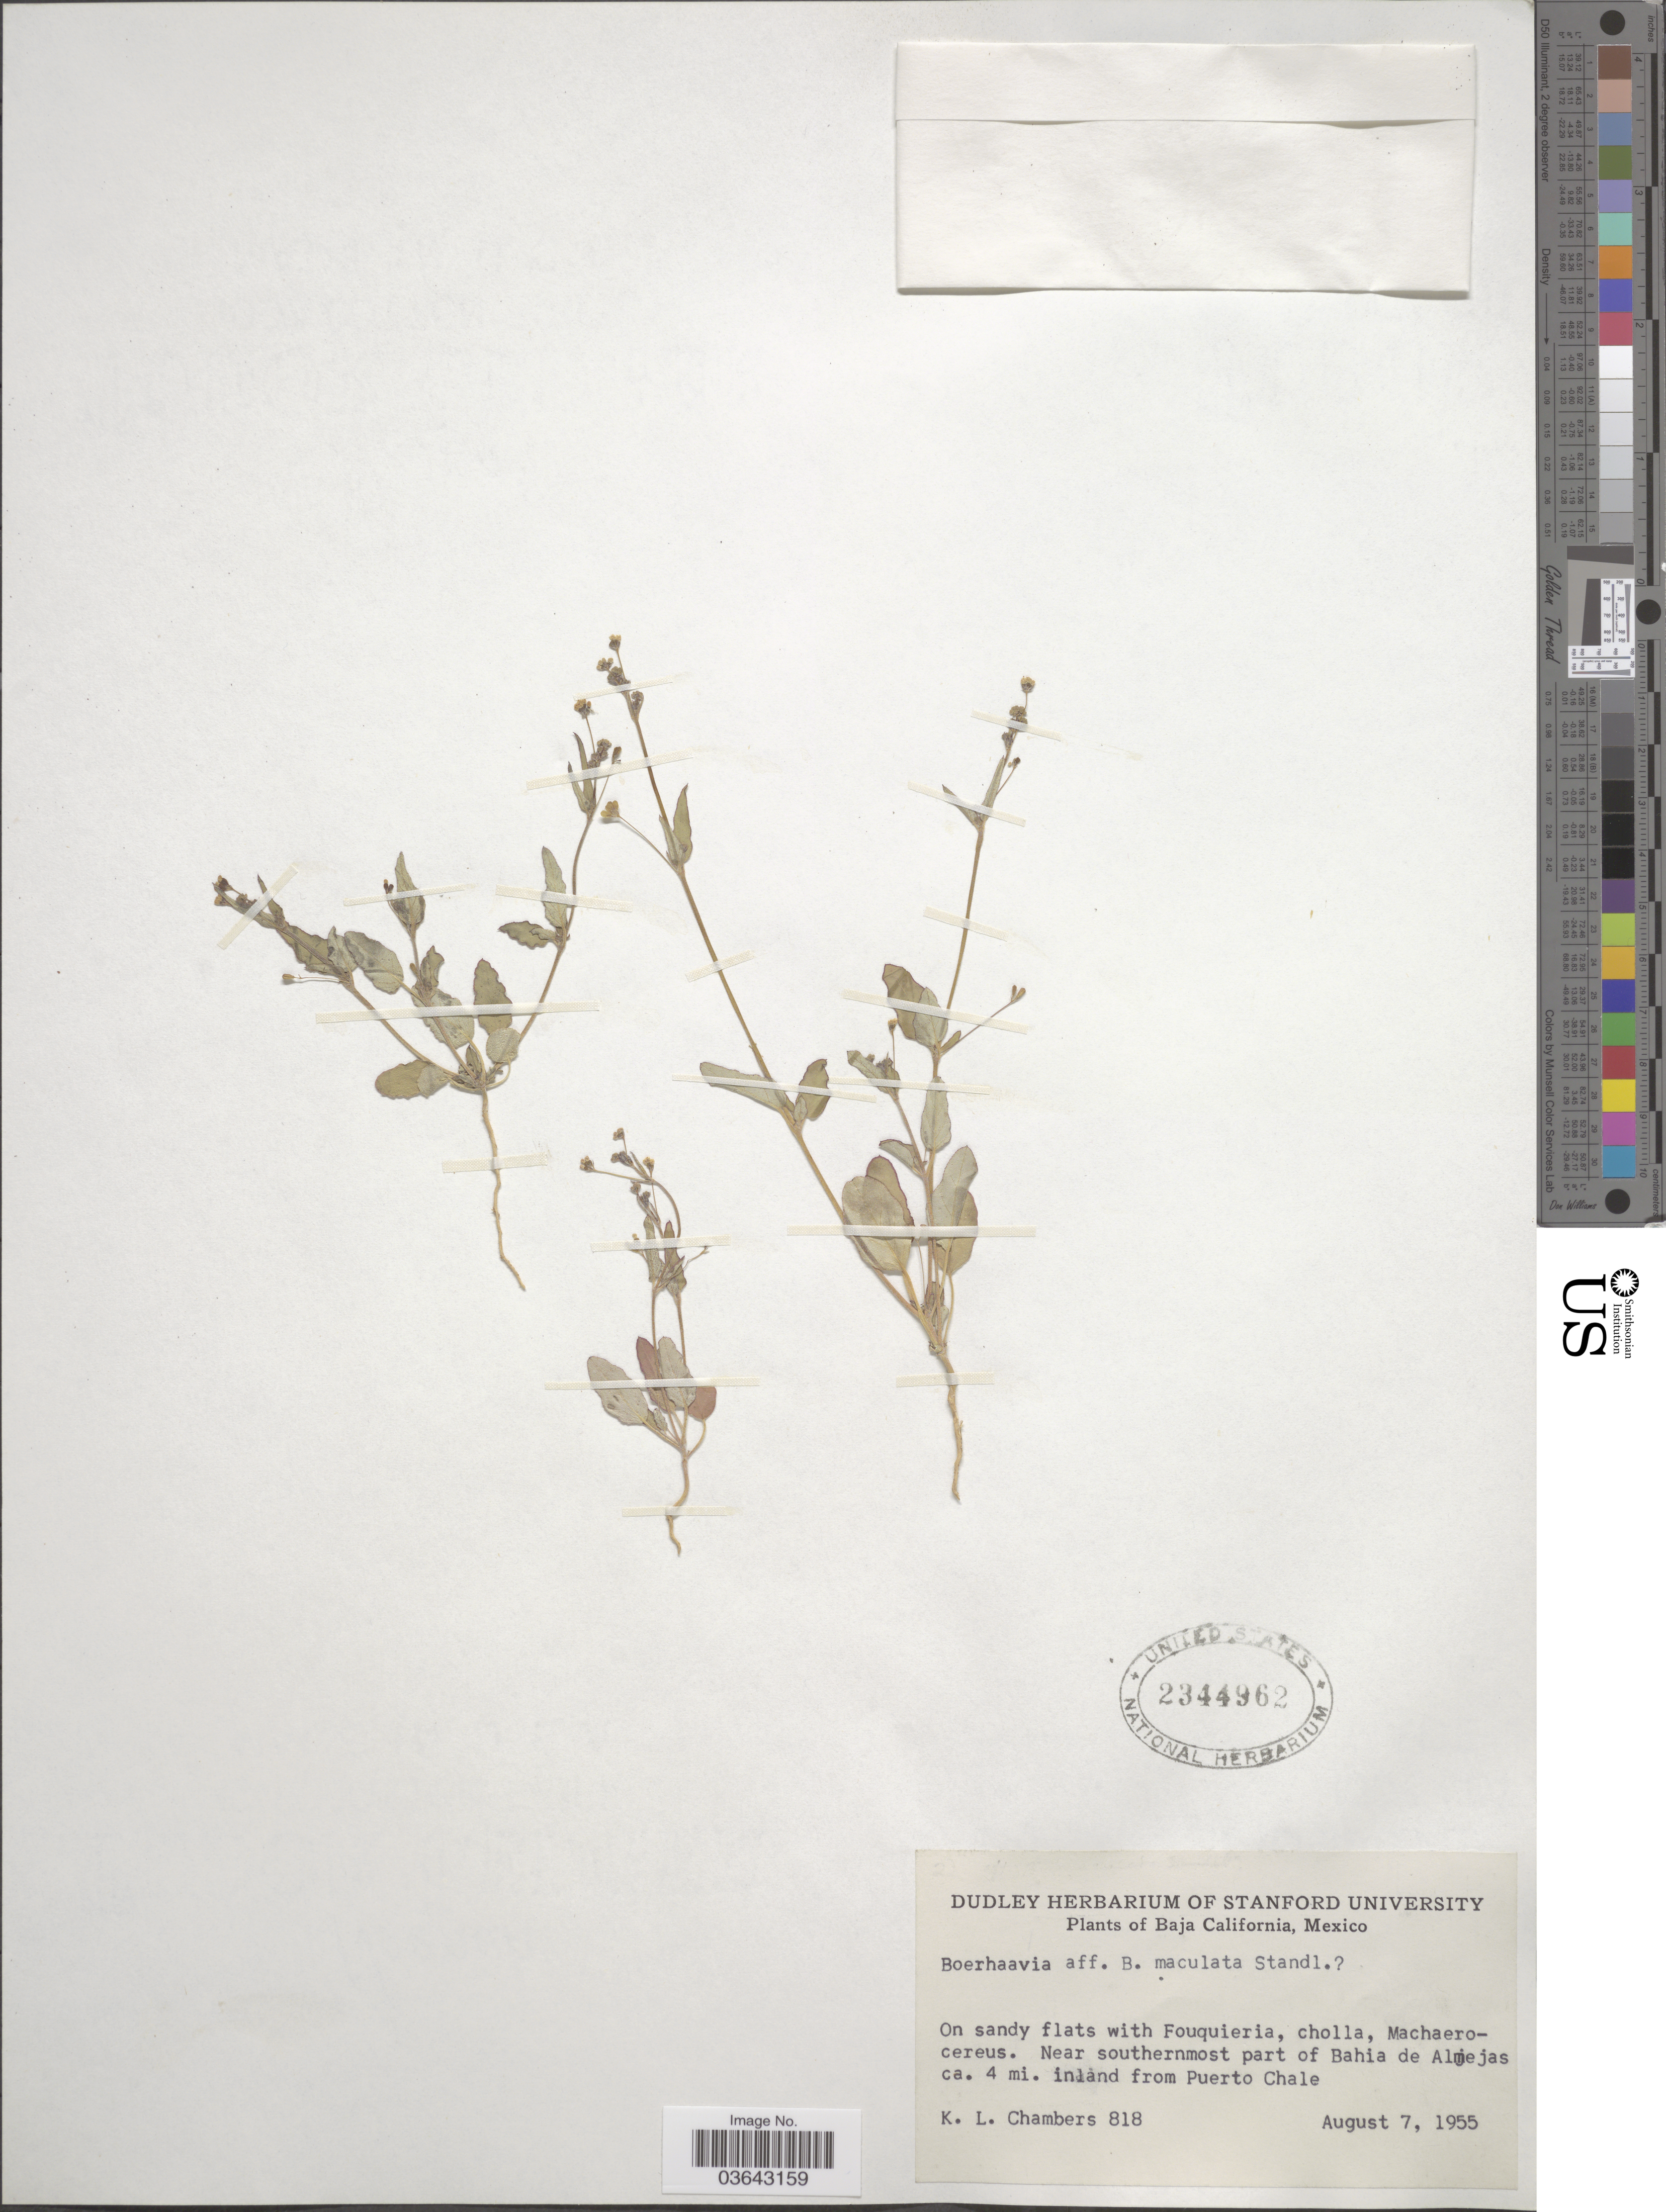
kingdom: Plantae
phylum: Tracheophyta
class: Magnoliopsida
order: Caryophyllales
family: Nyctaginaceae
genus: Boerhavia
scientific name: Boerhavia maculata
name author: Standl.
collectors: K. Chambers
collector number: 818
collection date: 1955-08-07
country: Mexico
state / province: Baja California Norte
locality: Near southernmost part of Bahia de Almejas ca. 4 mi. inland from Puerto Chale.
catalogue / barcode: US 2344962